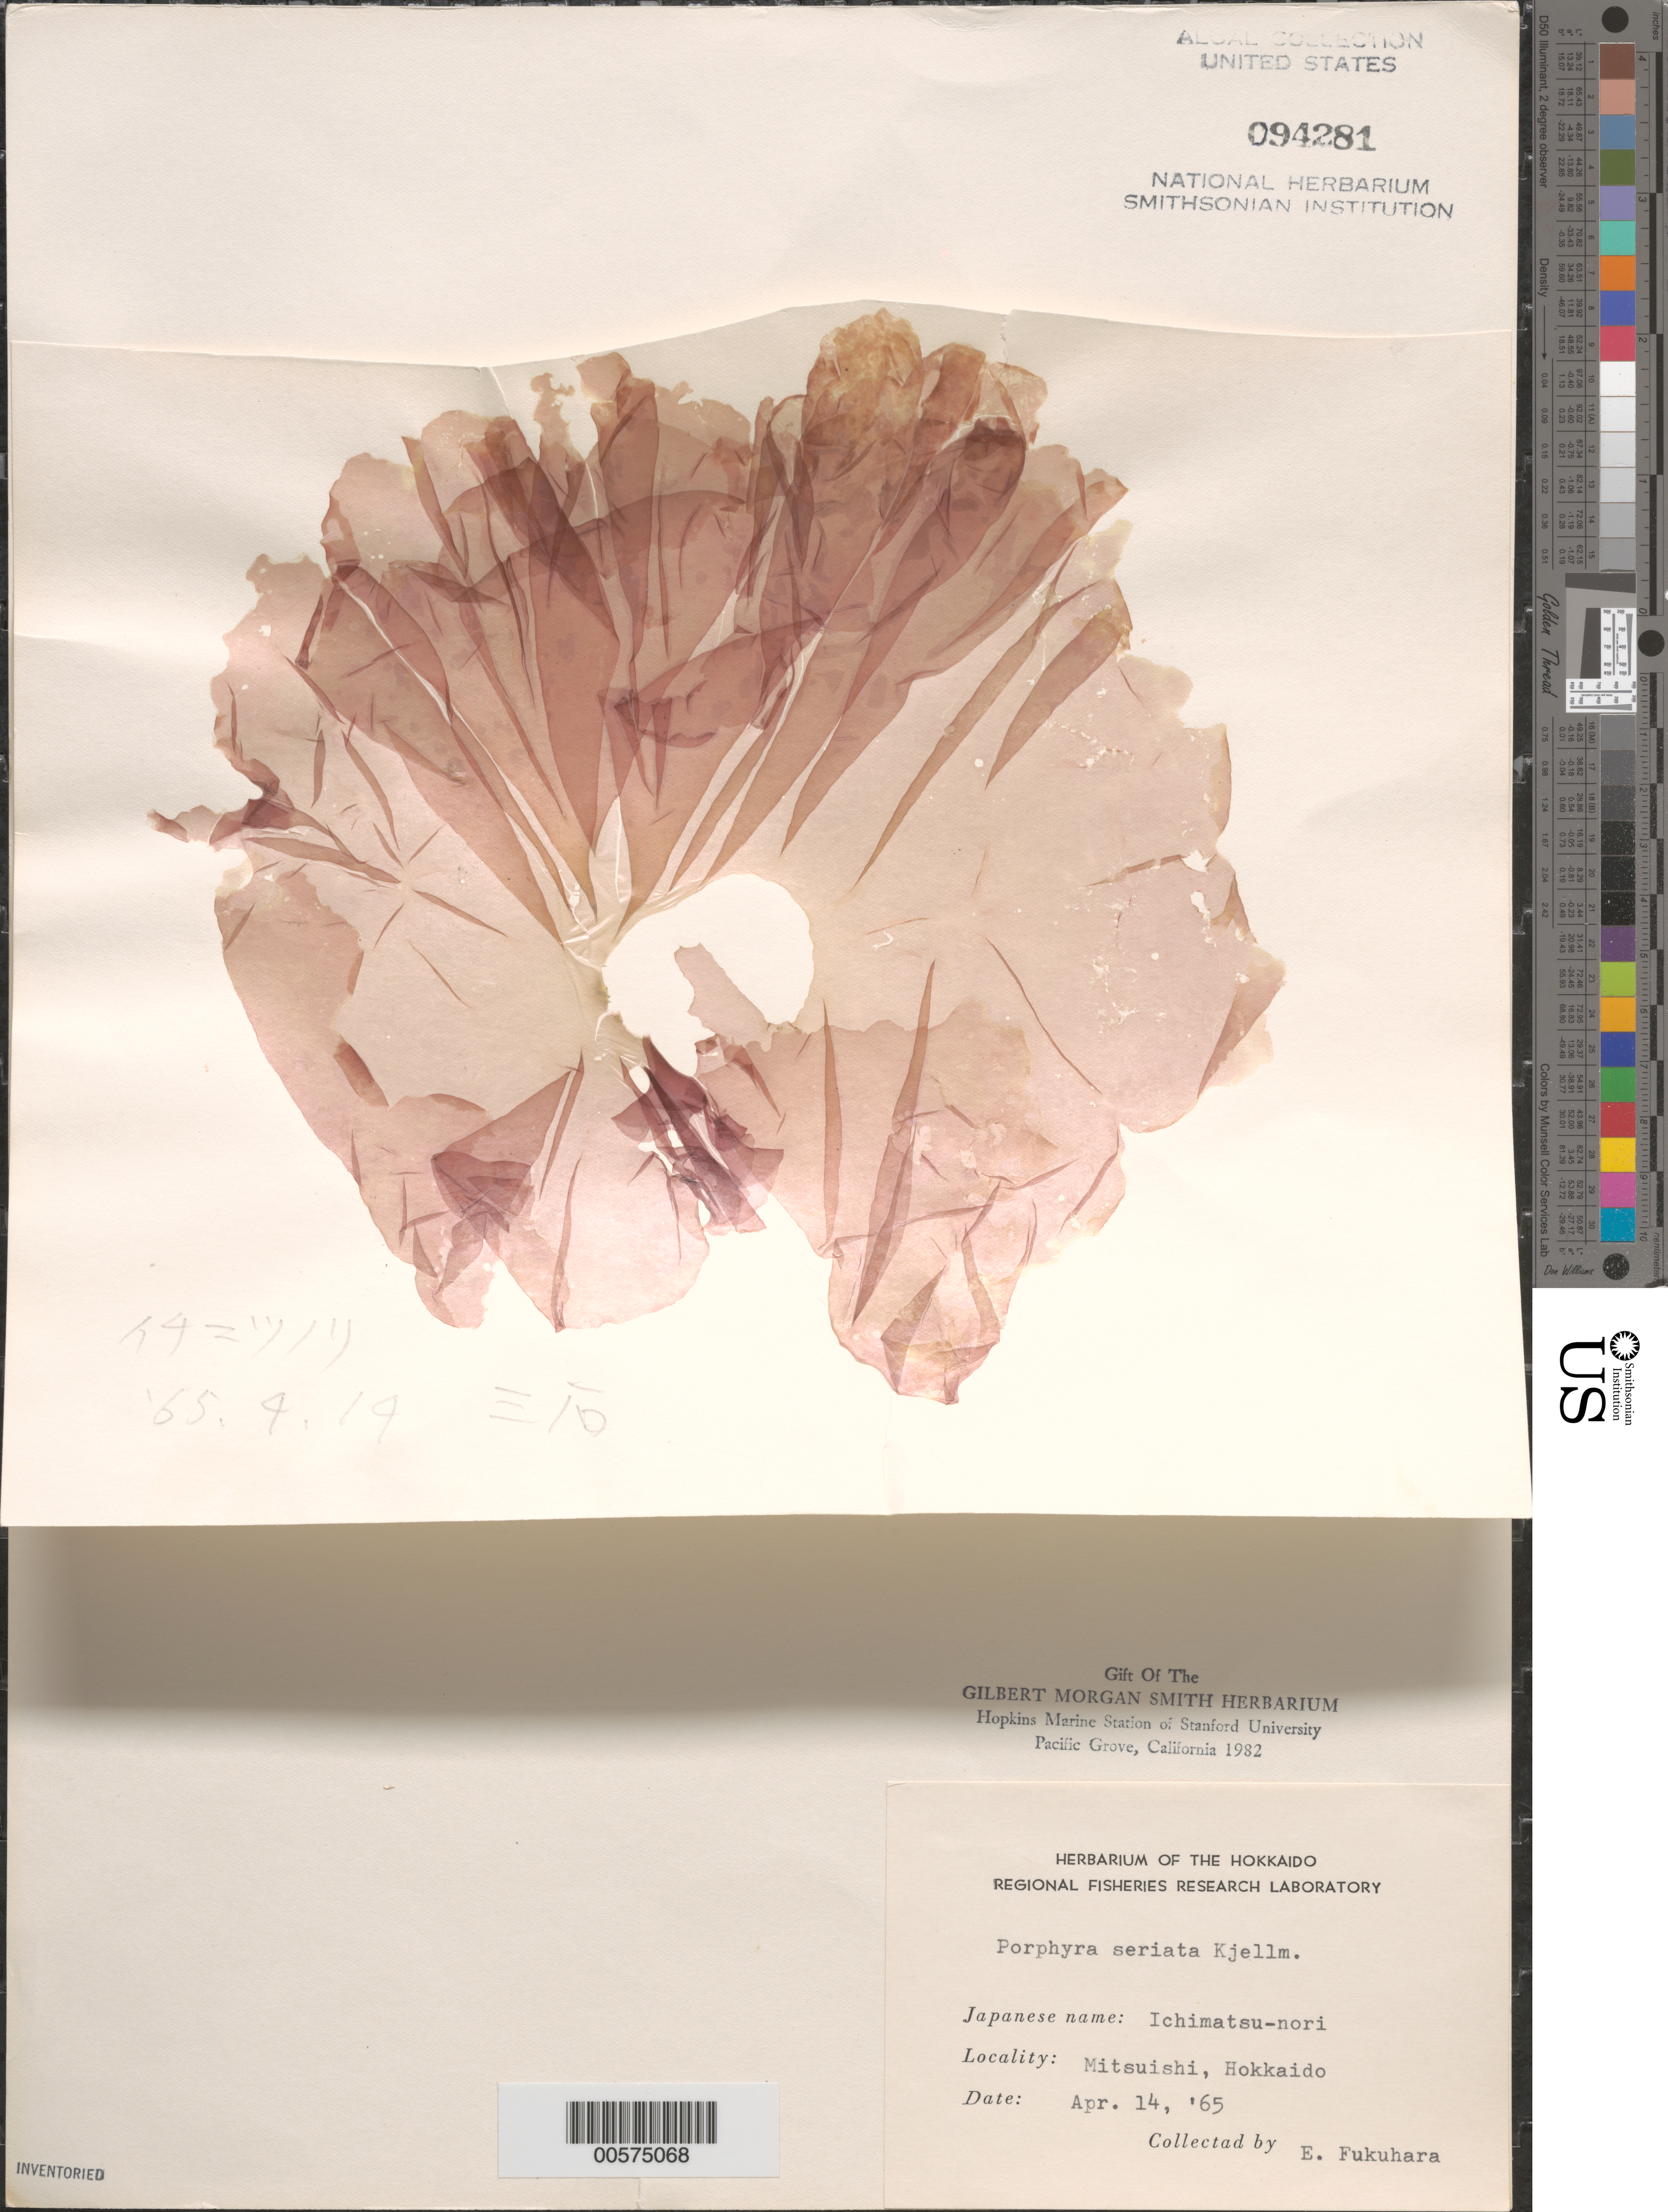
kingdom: Plantae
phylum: Rhodophyta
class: Bangiophyceae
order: Bangiales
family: Bangiaceae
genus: Porphyra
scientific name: Porphyra seriata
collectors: E. Fukuhara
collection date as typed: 14 Apr 1965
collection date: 1965-04-14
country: Japan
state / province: Hokkaido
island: Hokkaido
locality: Mitsuishi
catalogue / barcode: US 94281